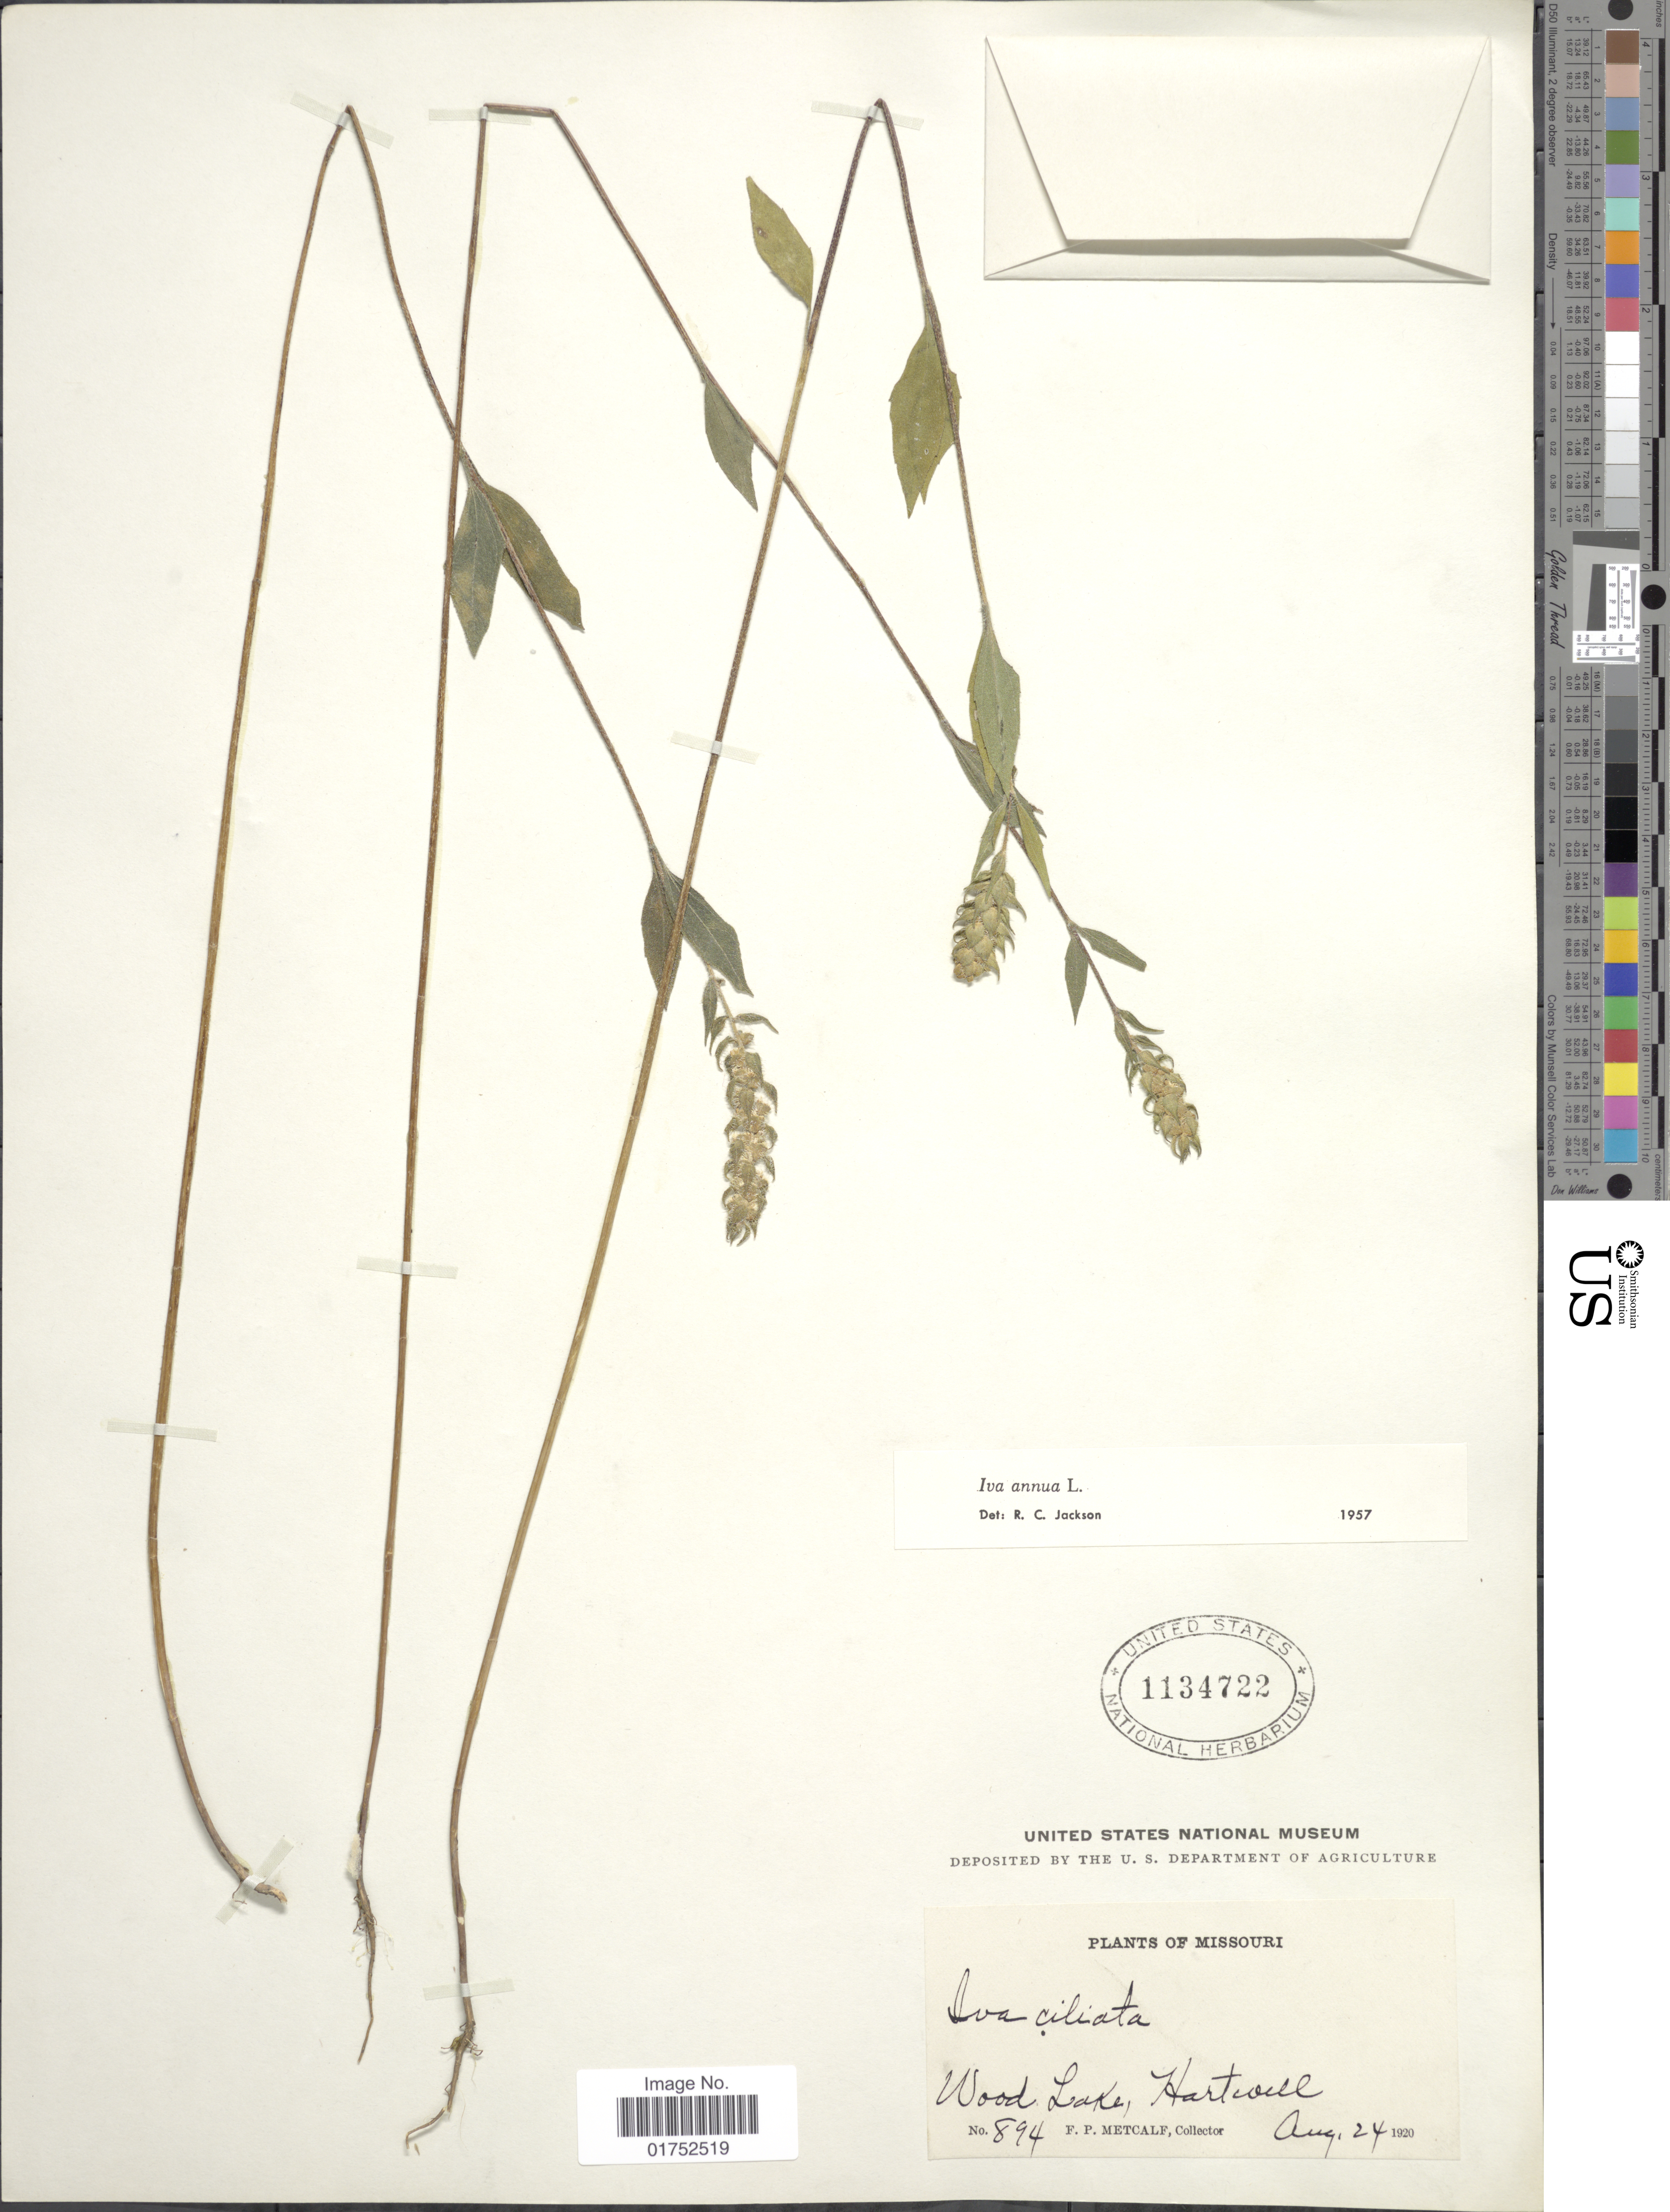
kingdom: Plantae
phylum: Tracheophyta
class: Magnoliopsida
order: Asterales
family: Asteraceae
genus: Iva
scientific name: Iva annua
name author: L.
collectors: F. Metcalf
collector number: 894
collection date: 1920-08-24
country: United States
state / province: Missouri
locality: Wood Lake, Hartwell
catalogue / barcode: US 1134722